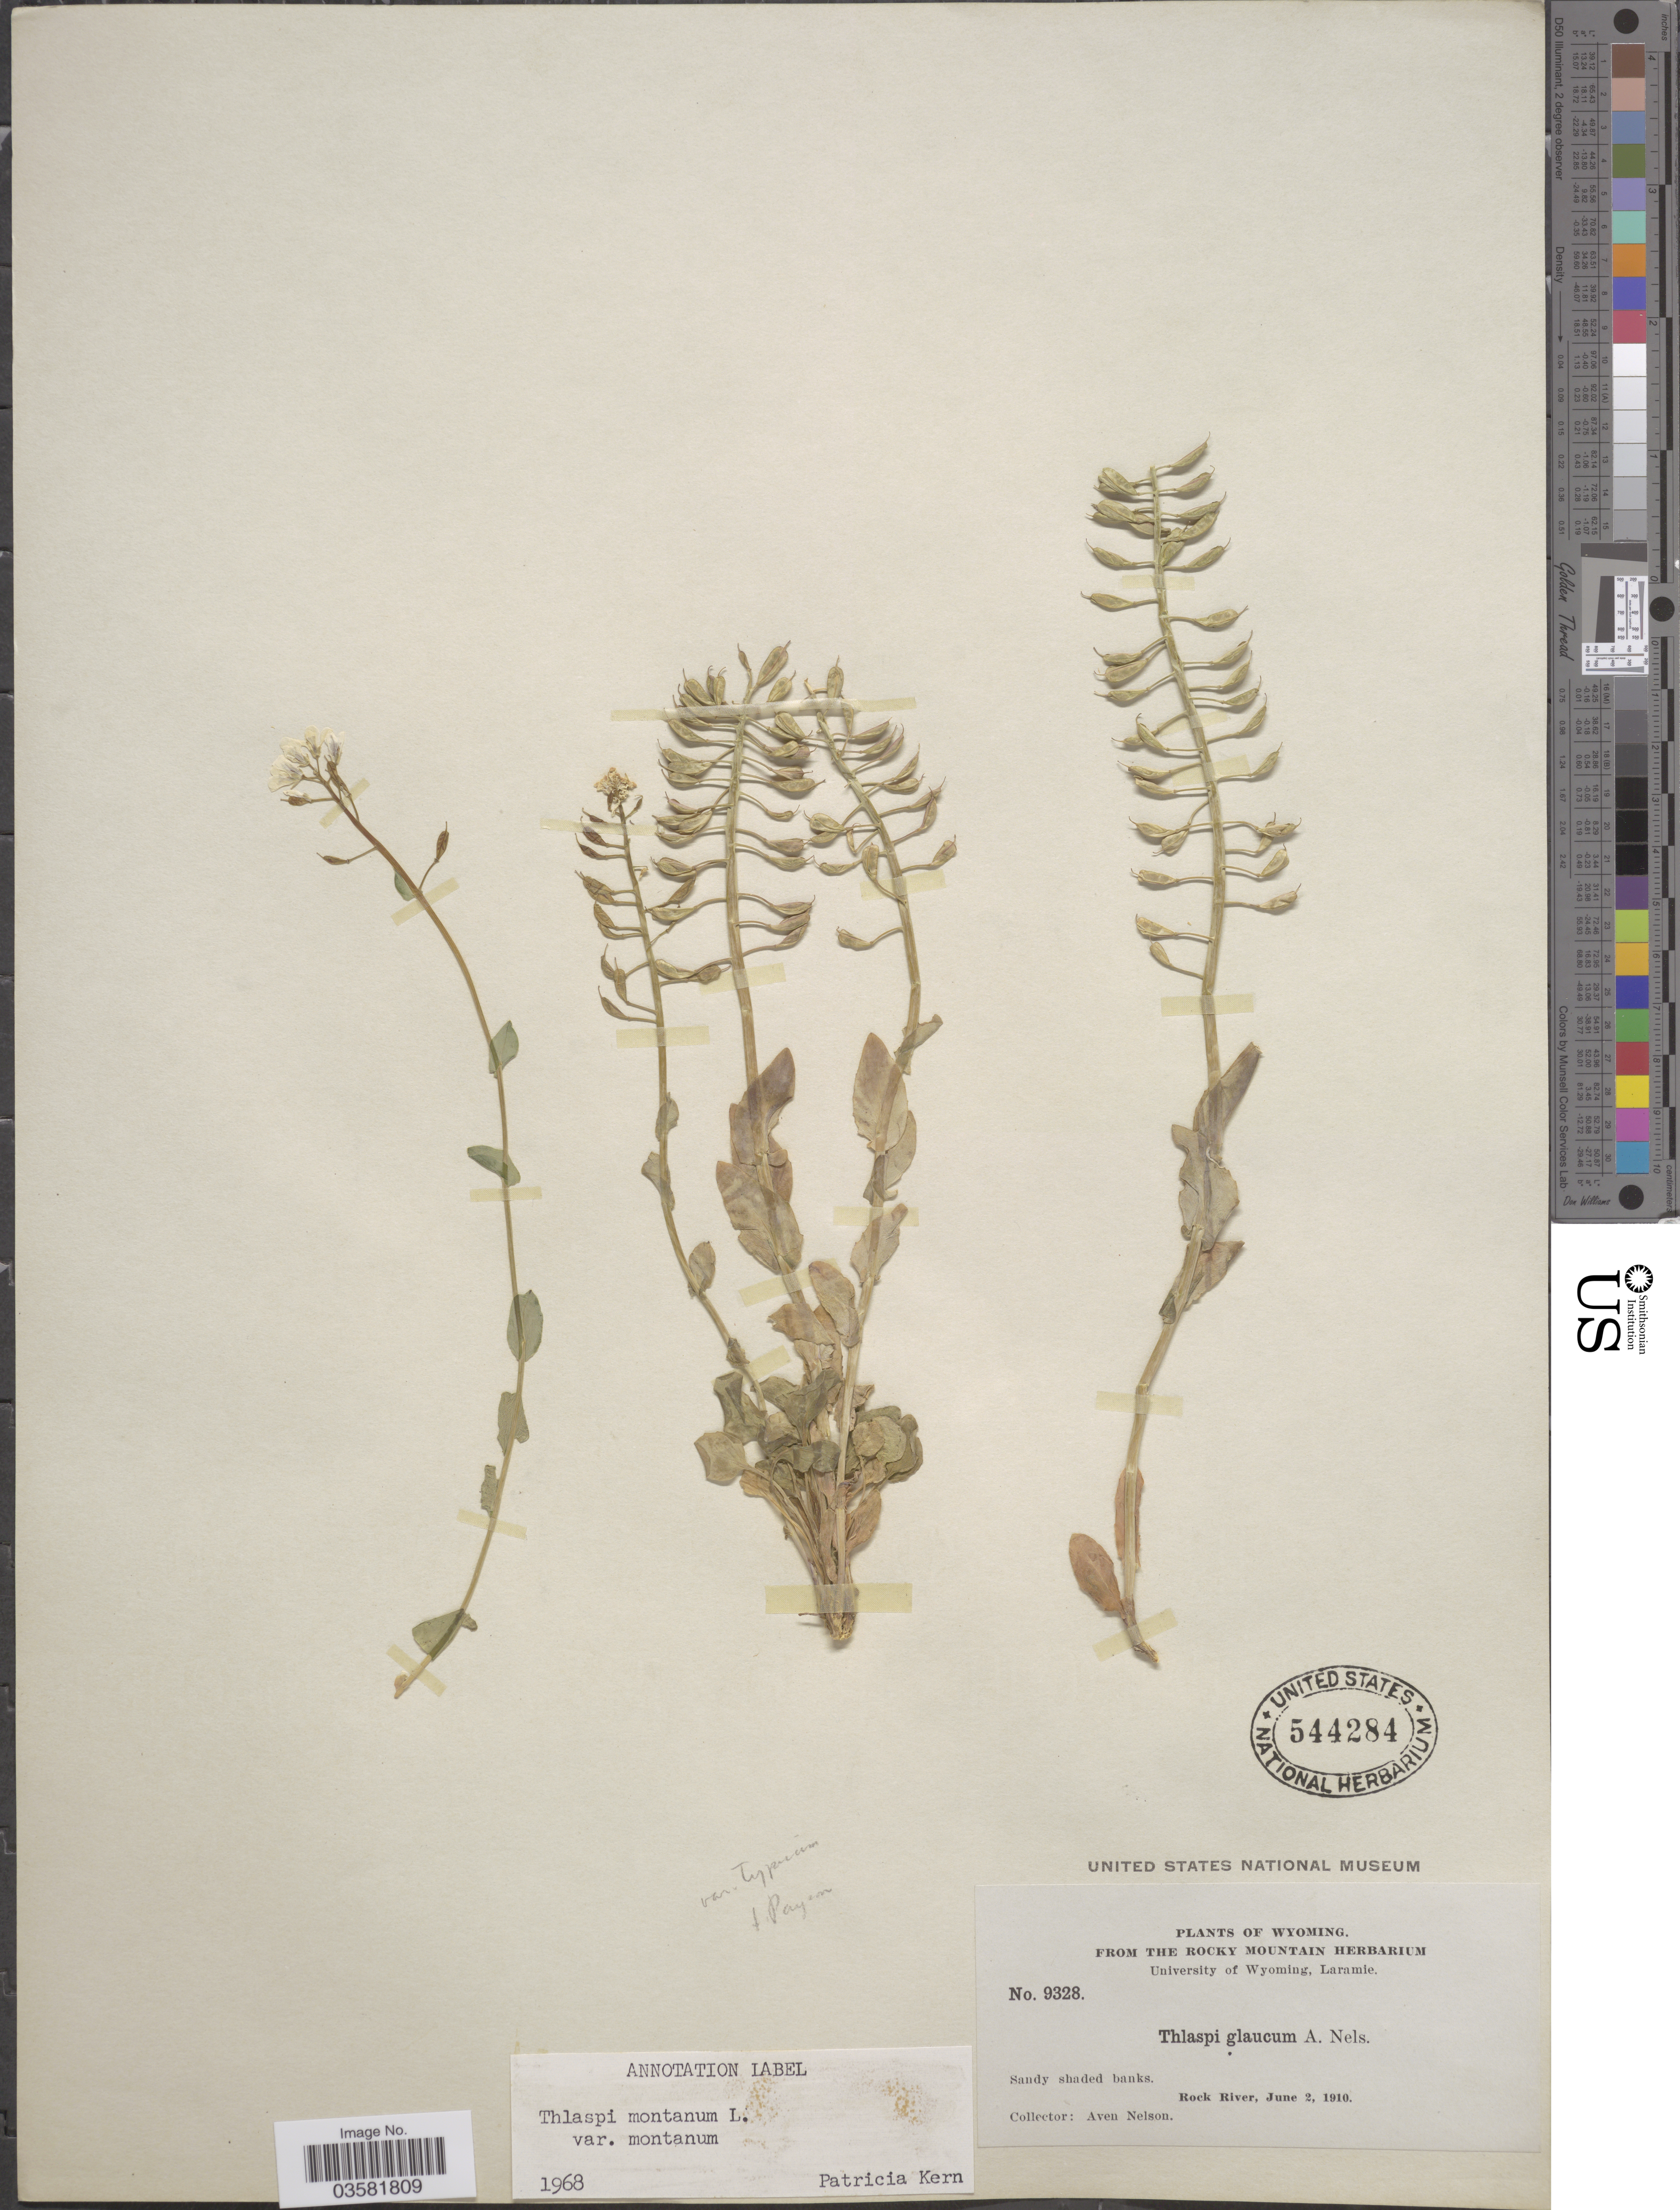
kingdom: Plantae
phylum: Tracheophyta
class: Magnoliopsida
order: Brassicales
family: Brassicaceae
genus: Thlaspi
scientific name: Thlaspi montanum var. montanum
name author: L.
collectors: A. Nelson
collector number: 9328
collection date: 1910-06-02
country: United States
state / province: Wyoming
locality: Rock River.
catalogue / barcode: US 544284